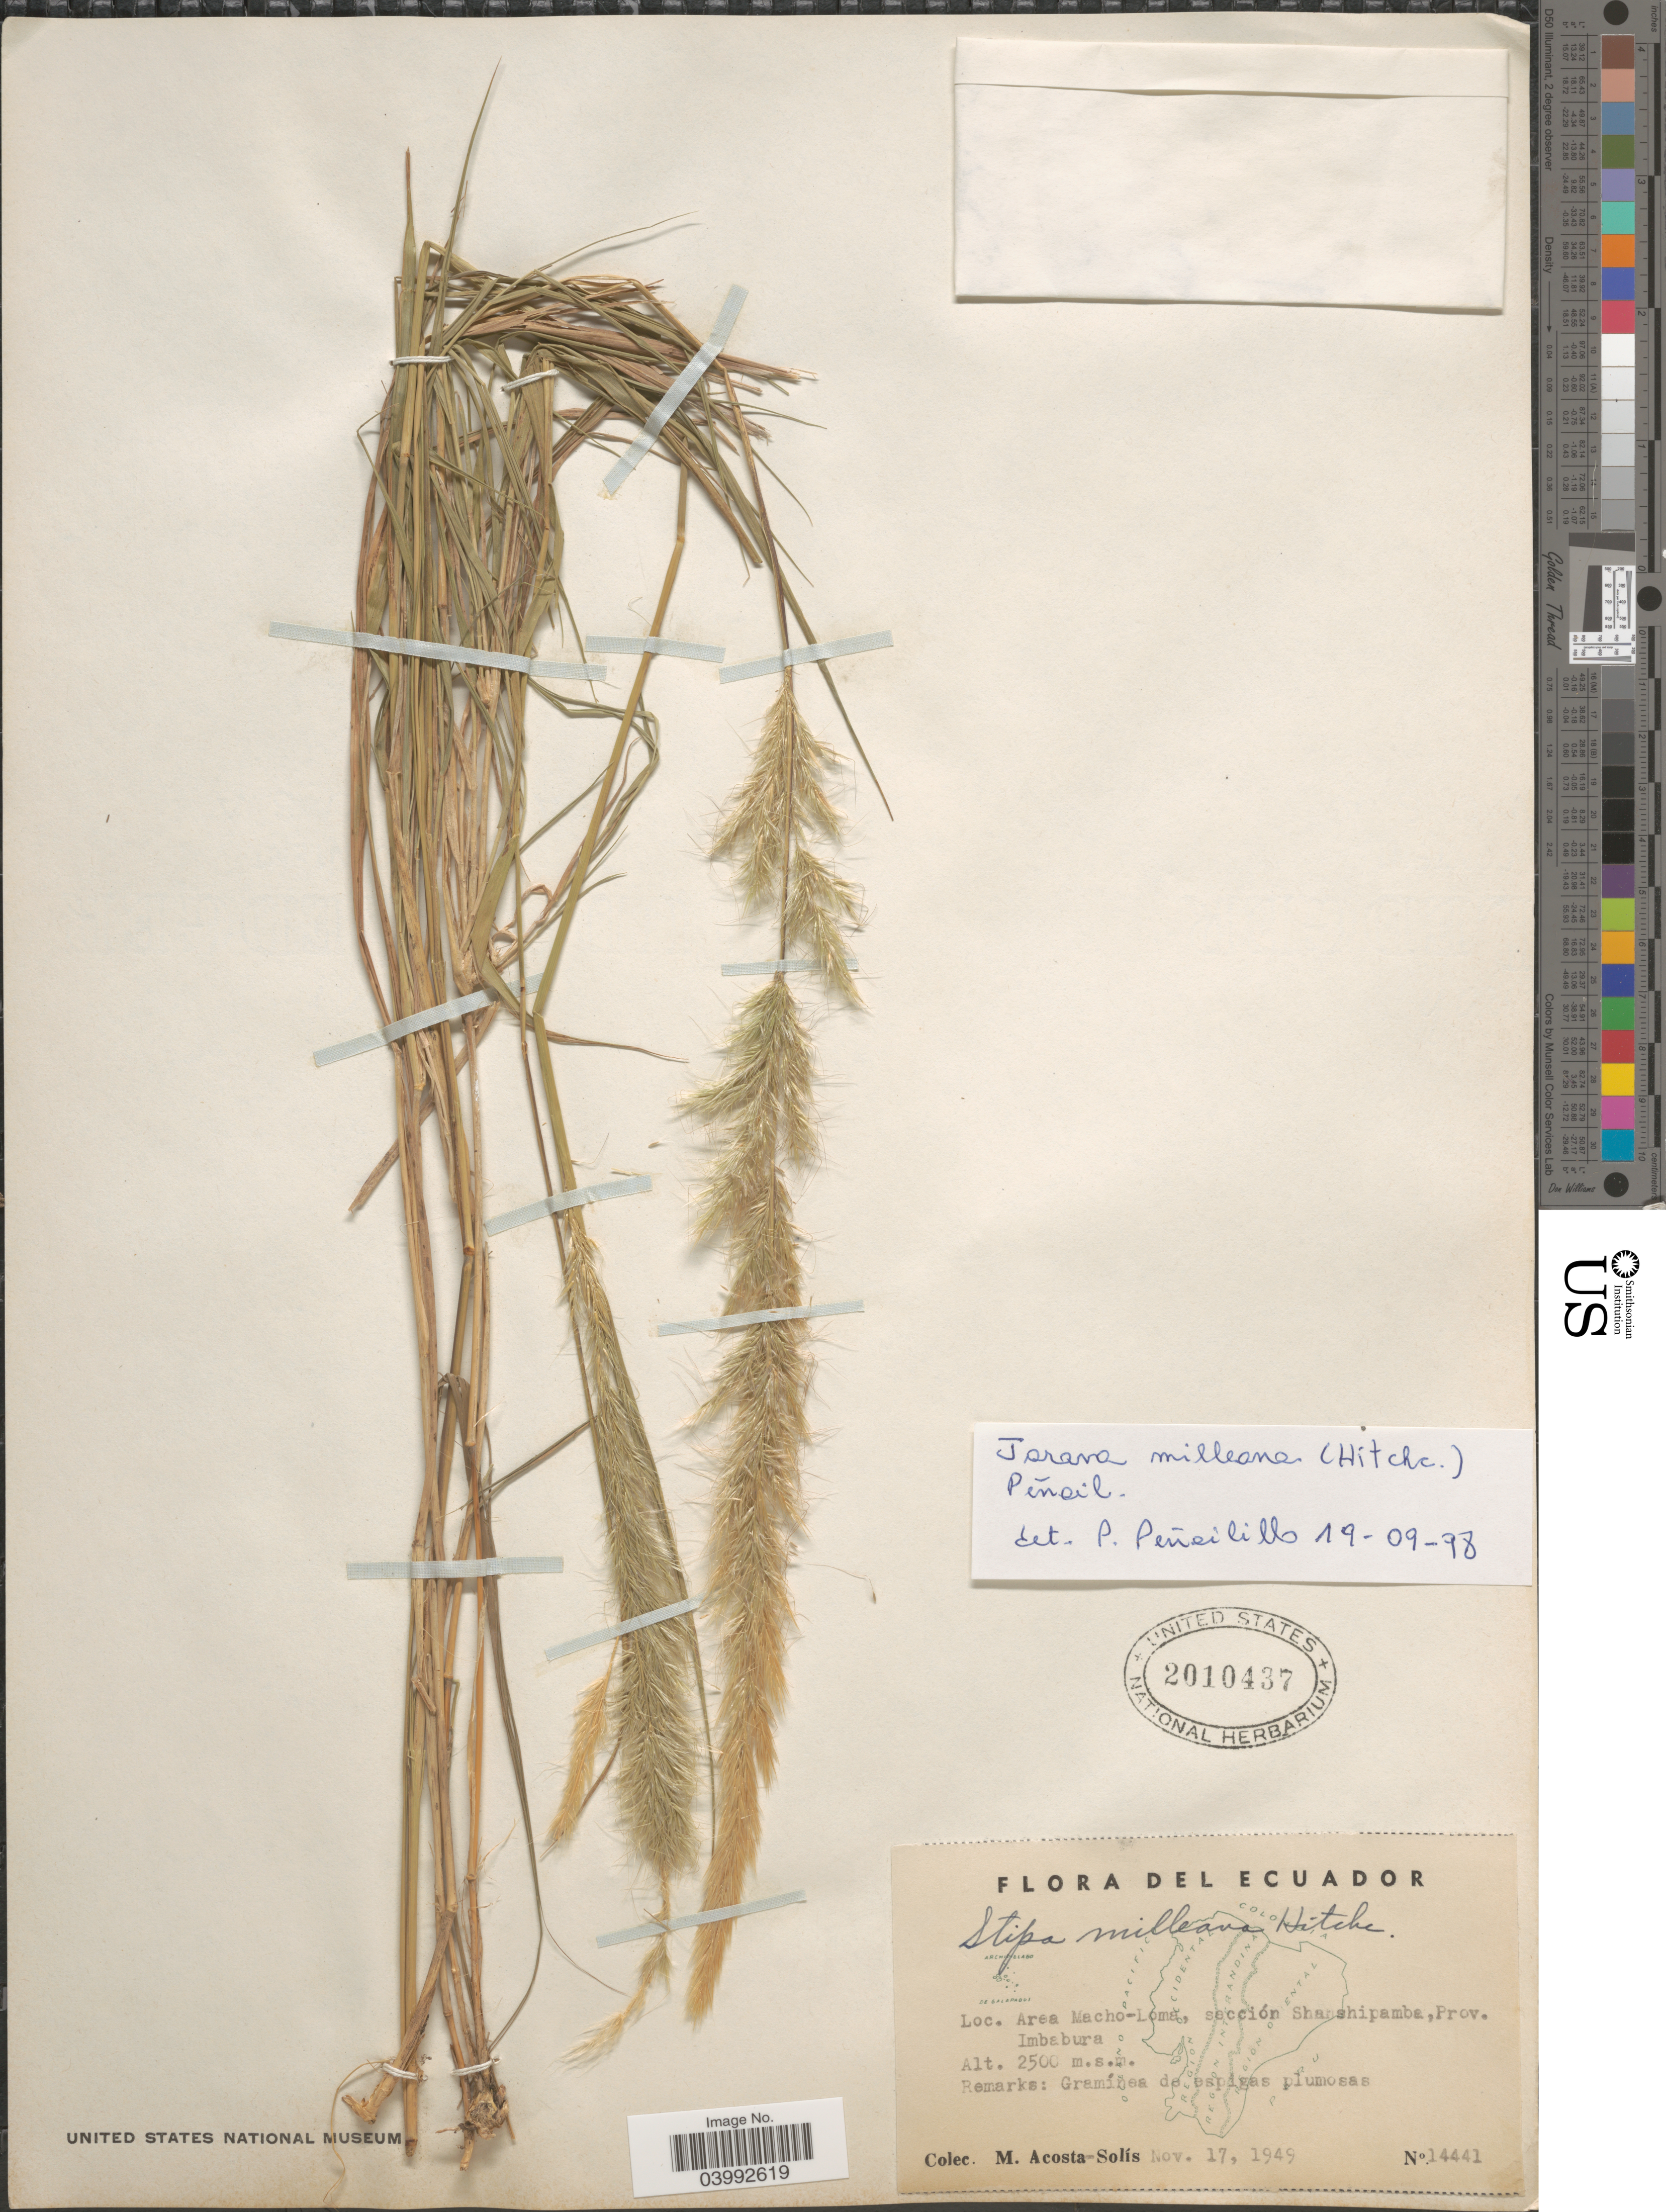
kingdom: Plantae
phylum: Tracheophyta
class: Liliopsida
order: Poales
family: Poaceae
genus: Jarava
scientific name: Jarava milleana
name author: (Hitchc.) Peñail.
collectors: M. Acosta Solis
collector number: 14441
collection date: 1949-11-17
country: Ecuador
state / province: Imbabura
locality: Area Macho-Loma, sección Shanshipamba.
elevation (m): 2500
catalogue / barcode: US 2010437